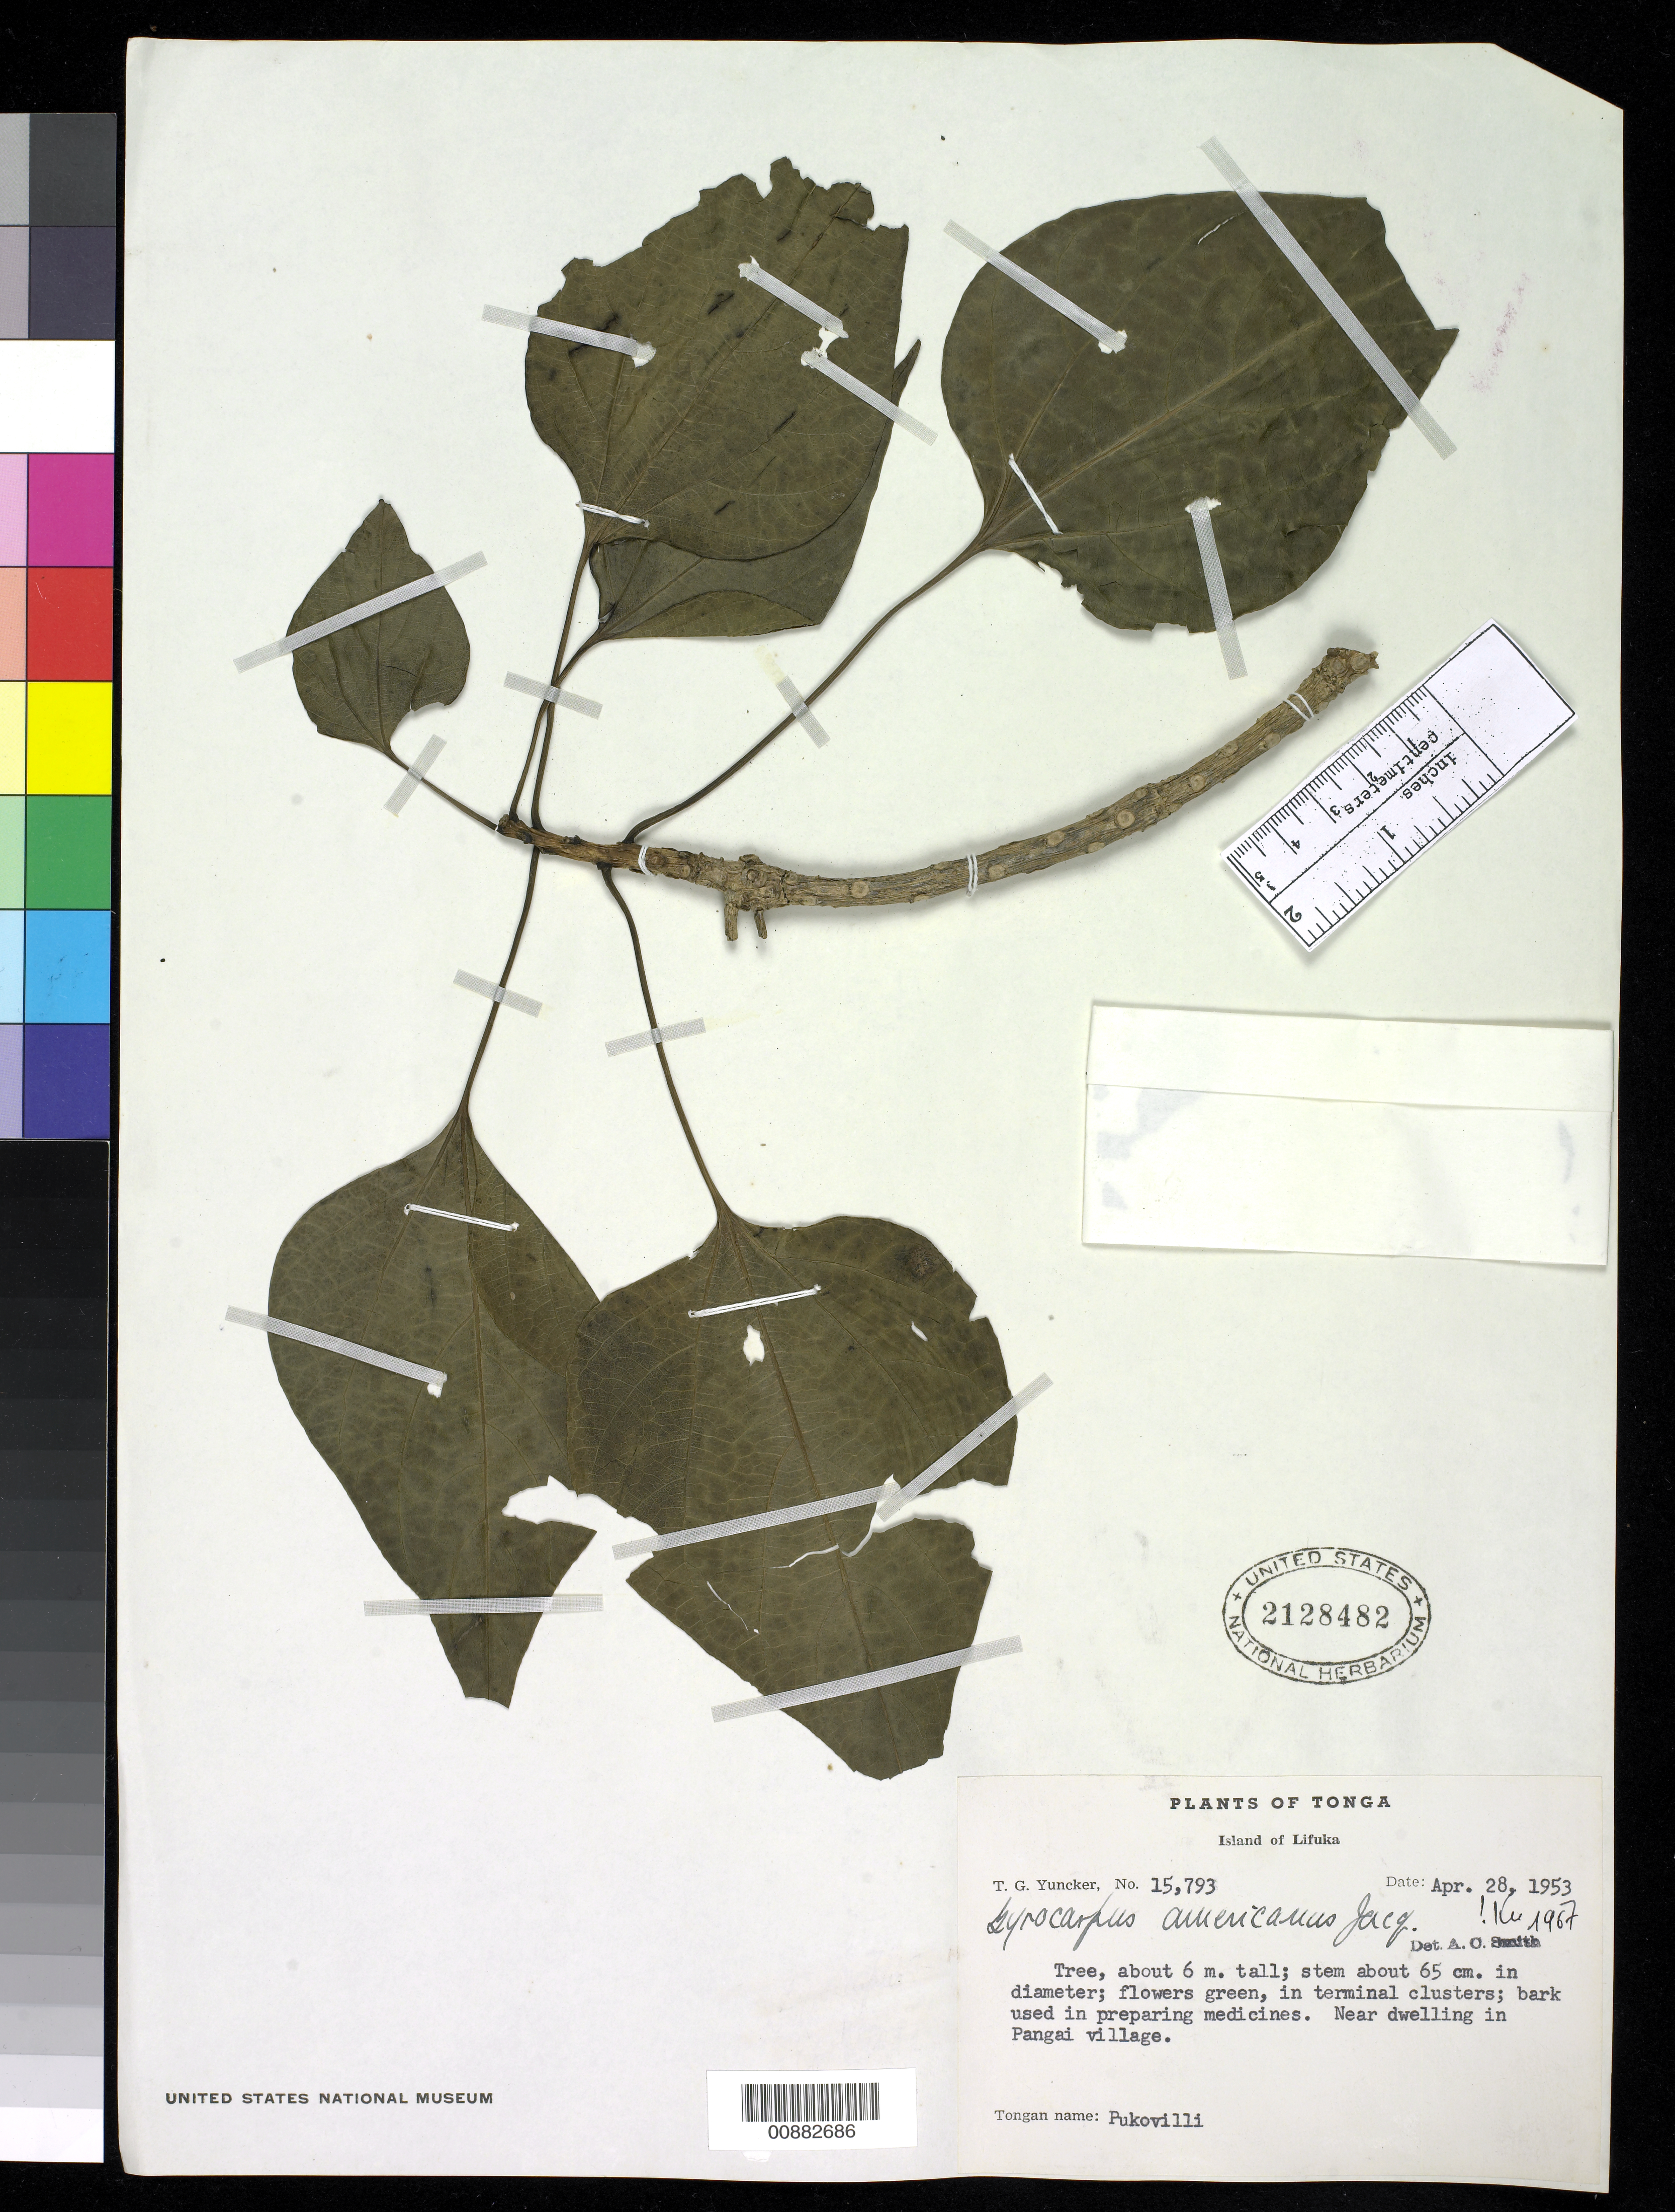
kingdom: Plantae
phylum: Tracheophyta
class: Magnoliopsida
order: Laurales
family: Hernandiaceae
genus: Gyrocarpus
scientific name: Gyrocarpus americanus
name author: Jacq.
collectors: T. G. Yuncker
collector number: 15793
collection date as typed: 28 Apr 1953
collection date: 1953-04-28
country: Tonga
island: Lifuka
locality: Near dwelling in Pangai village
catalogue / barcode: US 2128482